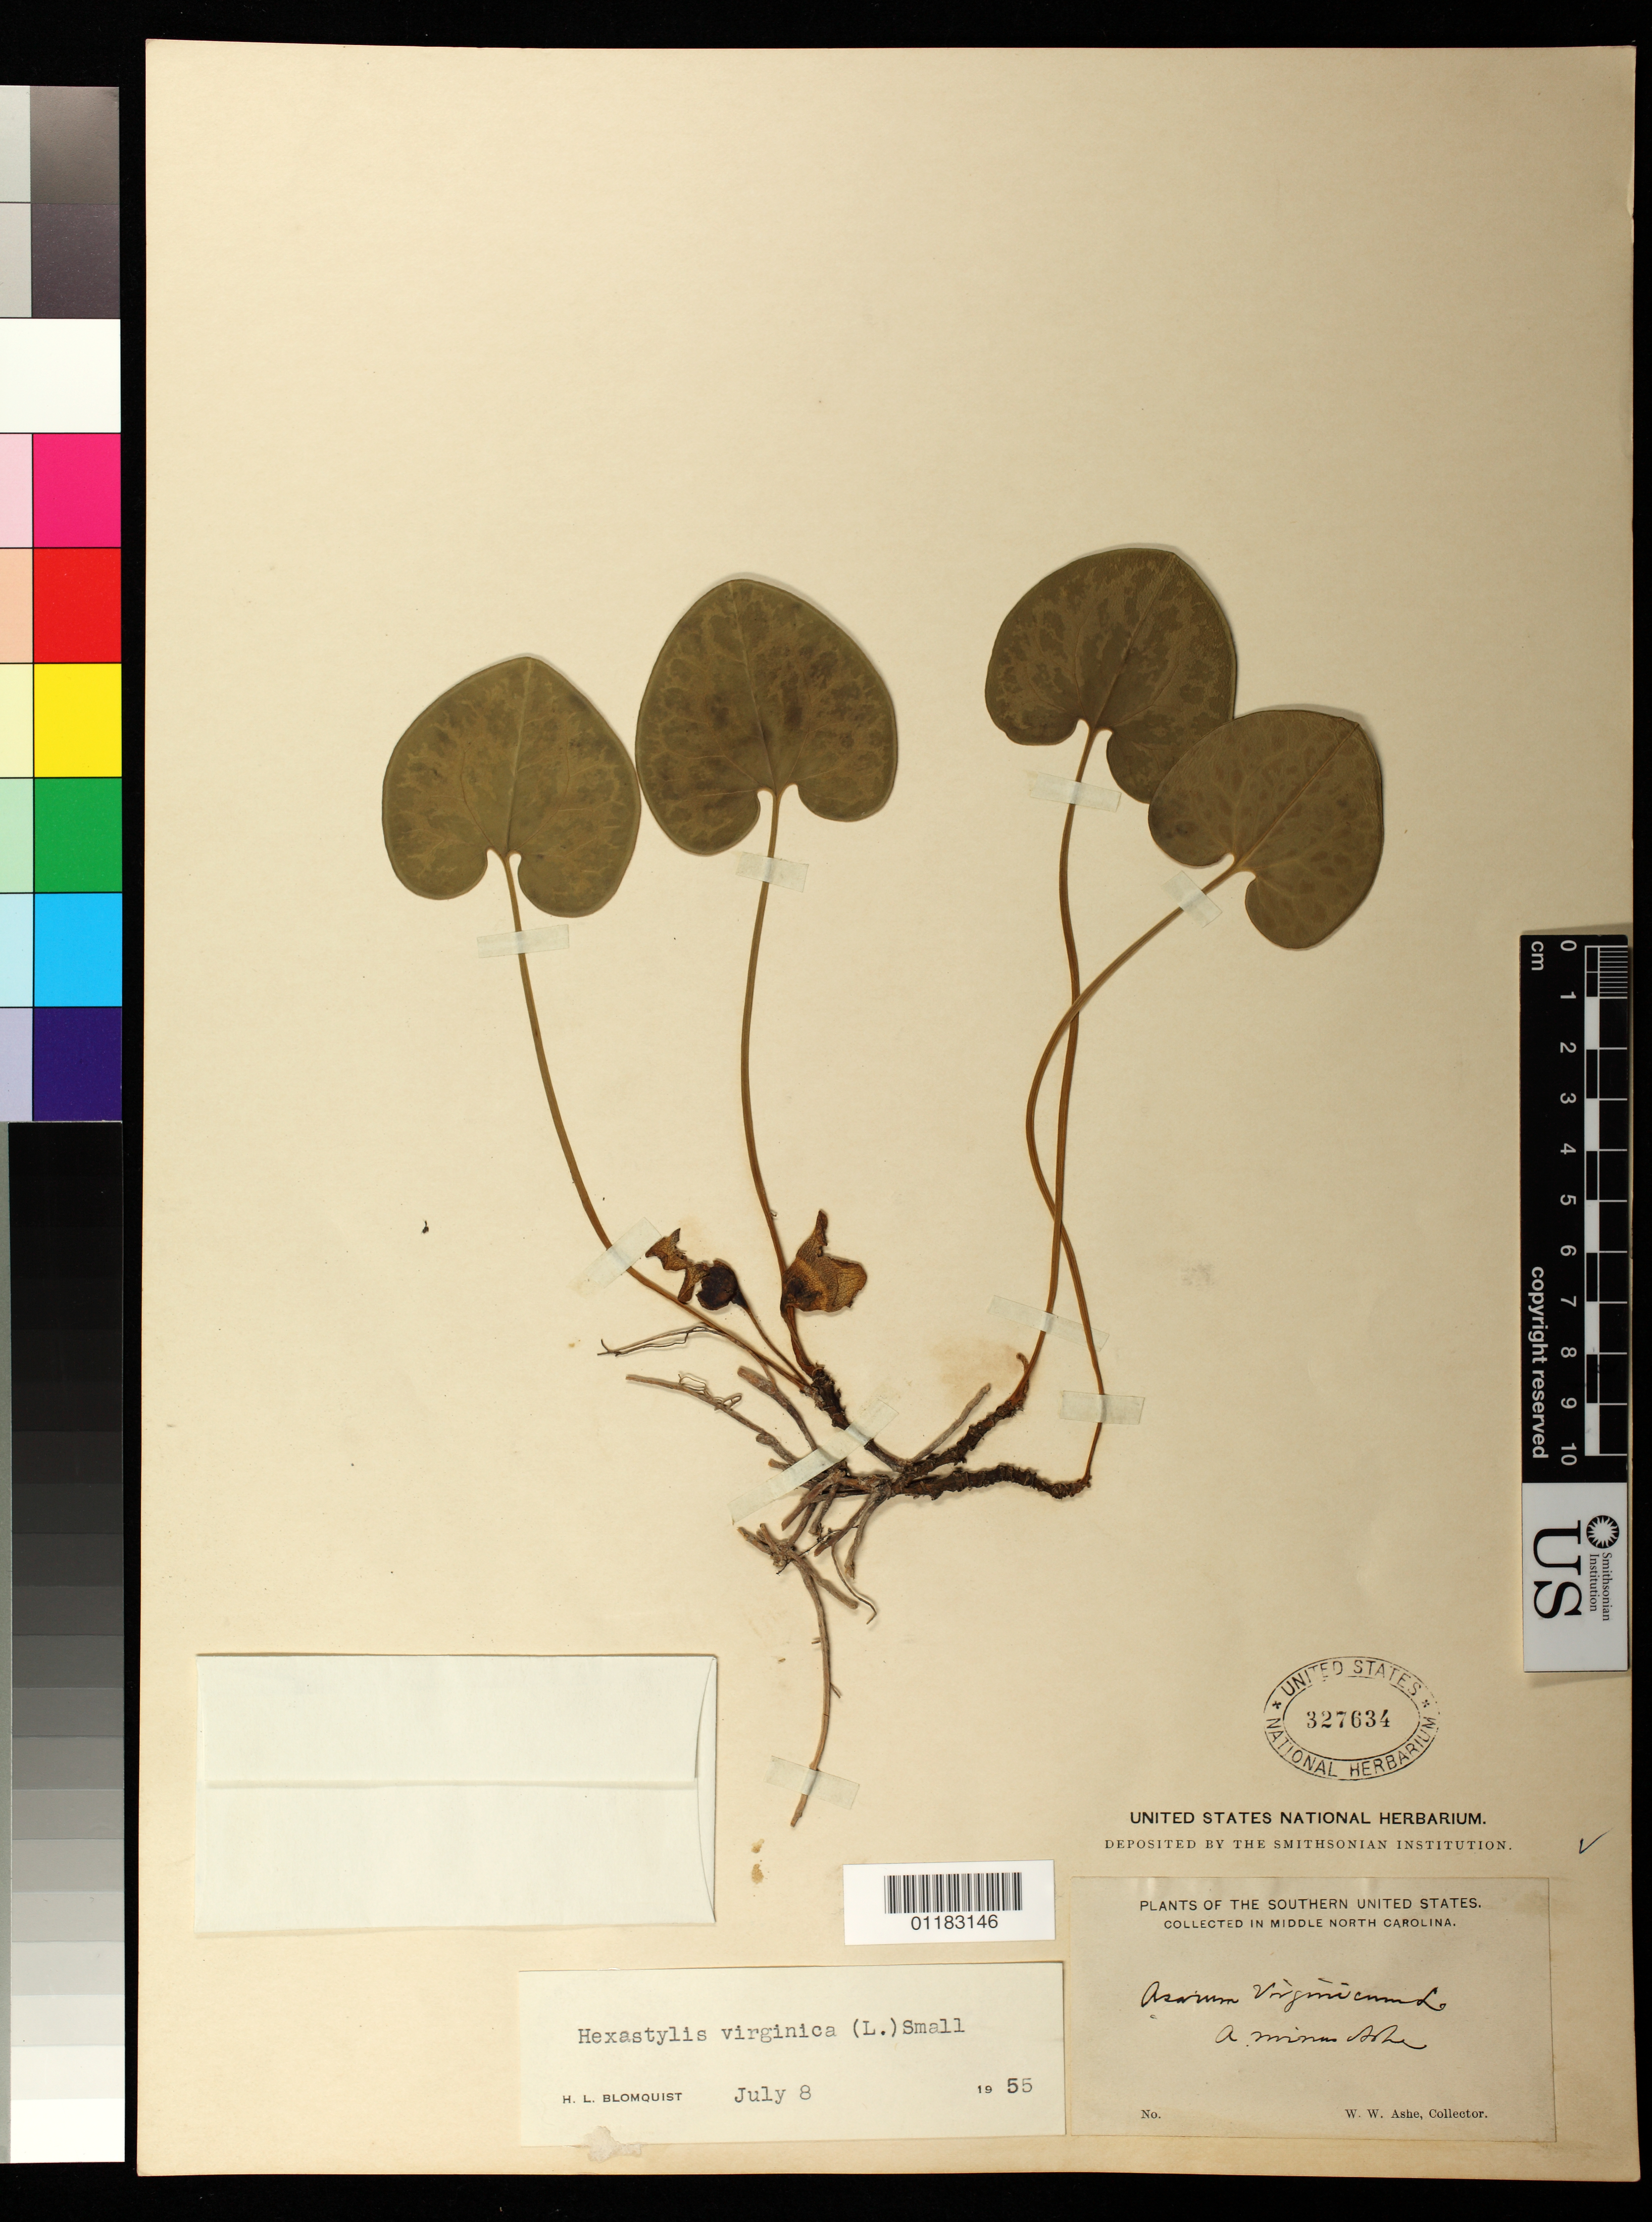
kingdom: Plantae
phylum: Tracheophyta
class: Magnoliopsida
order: Piperales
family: Aristolochiaceae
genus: Hexastylis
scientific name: Hexastylis virginica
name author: (L.) Small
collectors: W. W. Ashe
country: United States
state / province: North Carolina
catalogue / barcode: US 327634